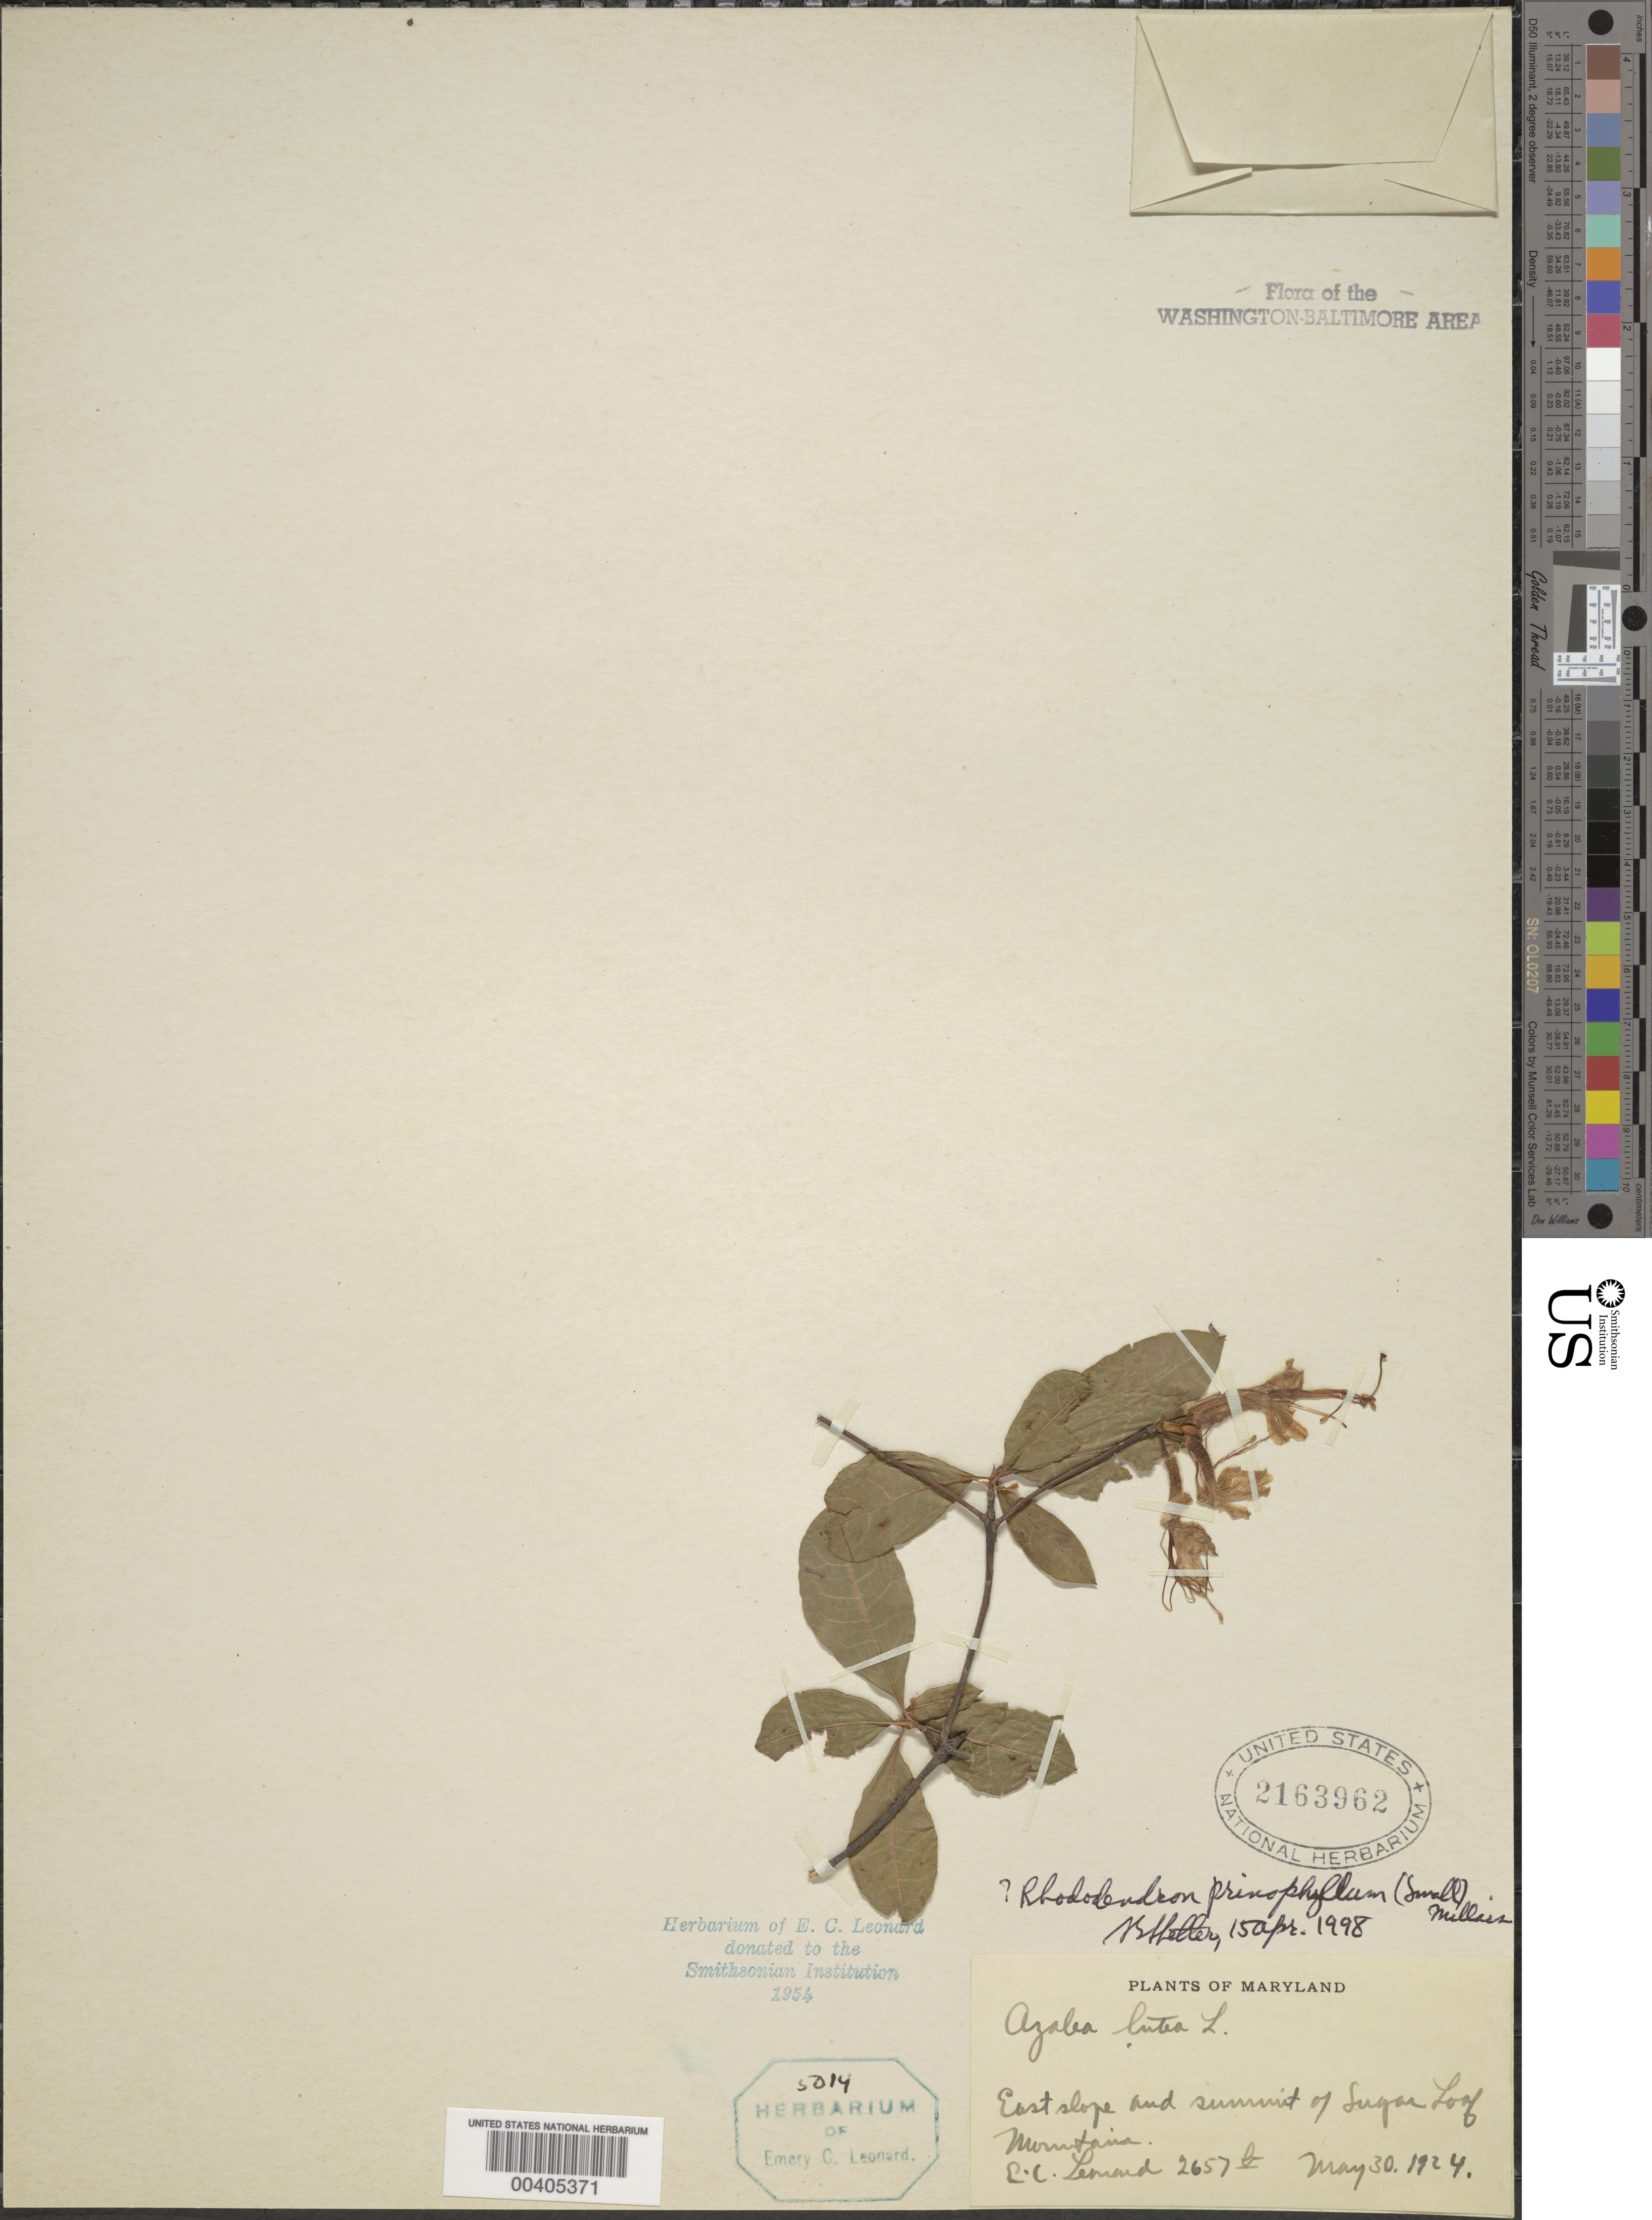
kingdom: Plantae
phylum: Tracheophyta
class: Magnoliopsida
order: Ericales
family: Ericaceae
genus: Rhododendron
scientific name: Rhododendron prinophyllum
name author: (Small) Millais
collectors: E. C. Leonard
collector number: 2657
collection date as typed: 30 May 1924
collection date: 1924-05-30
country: United States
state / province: Maryland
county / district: Frederick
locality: Sugar Loaf Mountain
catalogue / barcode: US 2163962